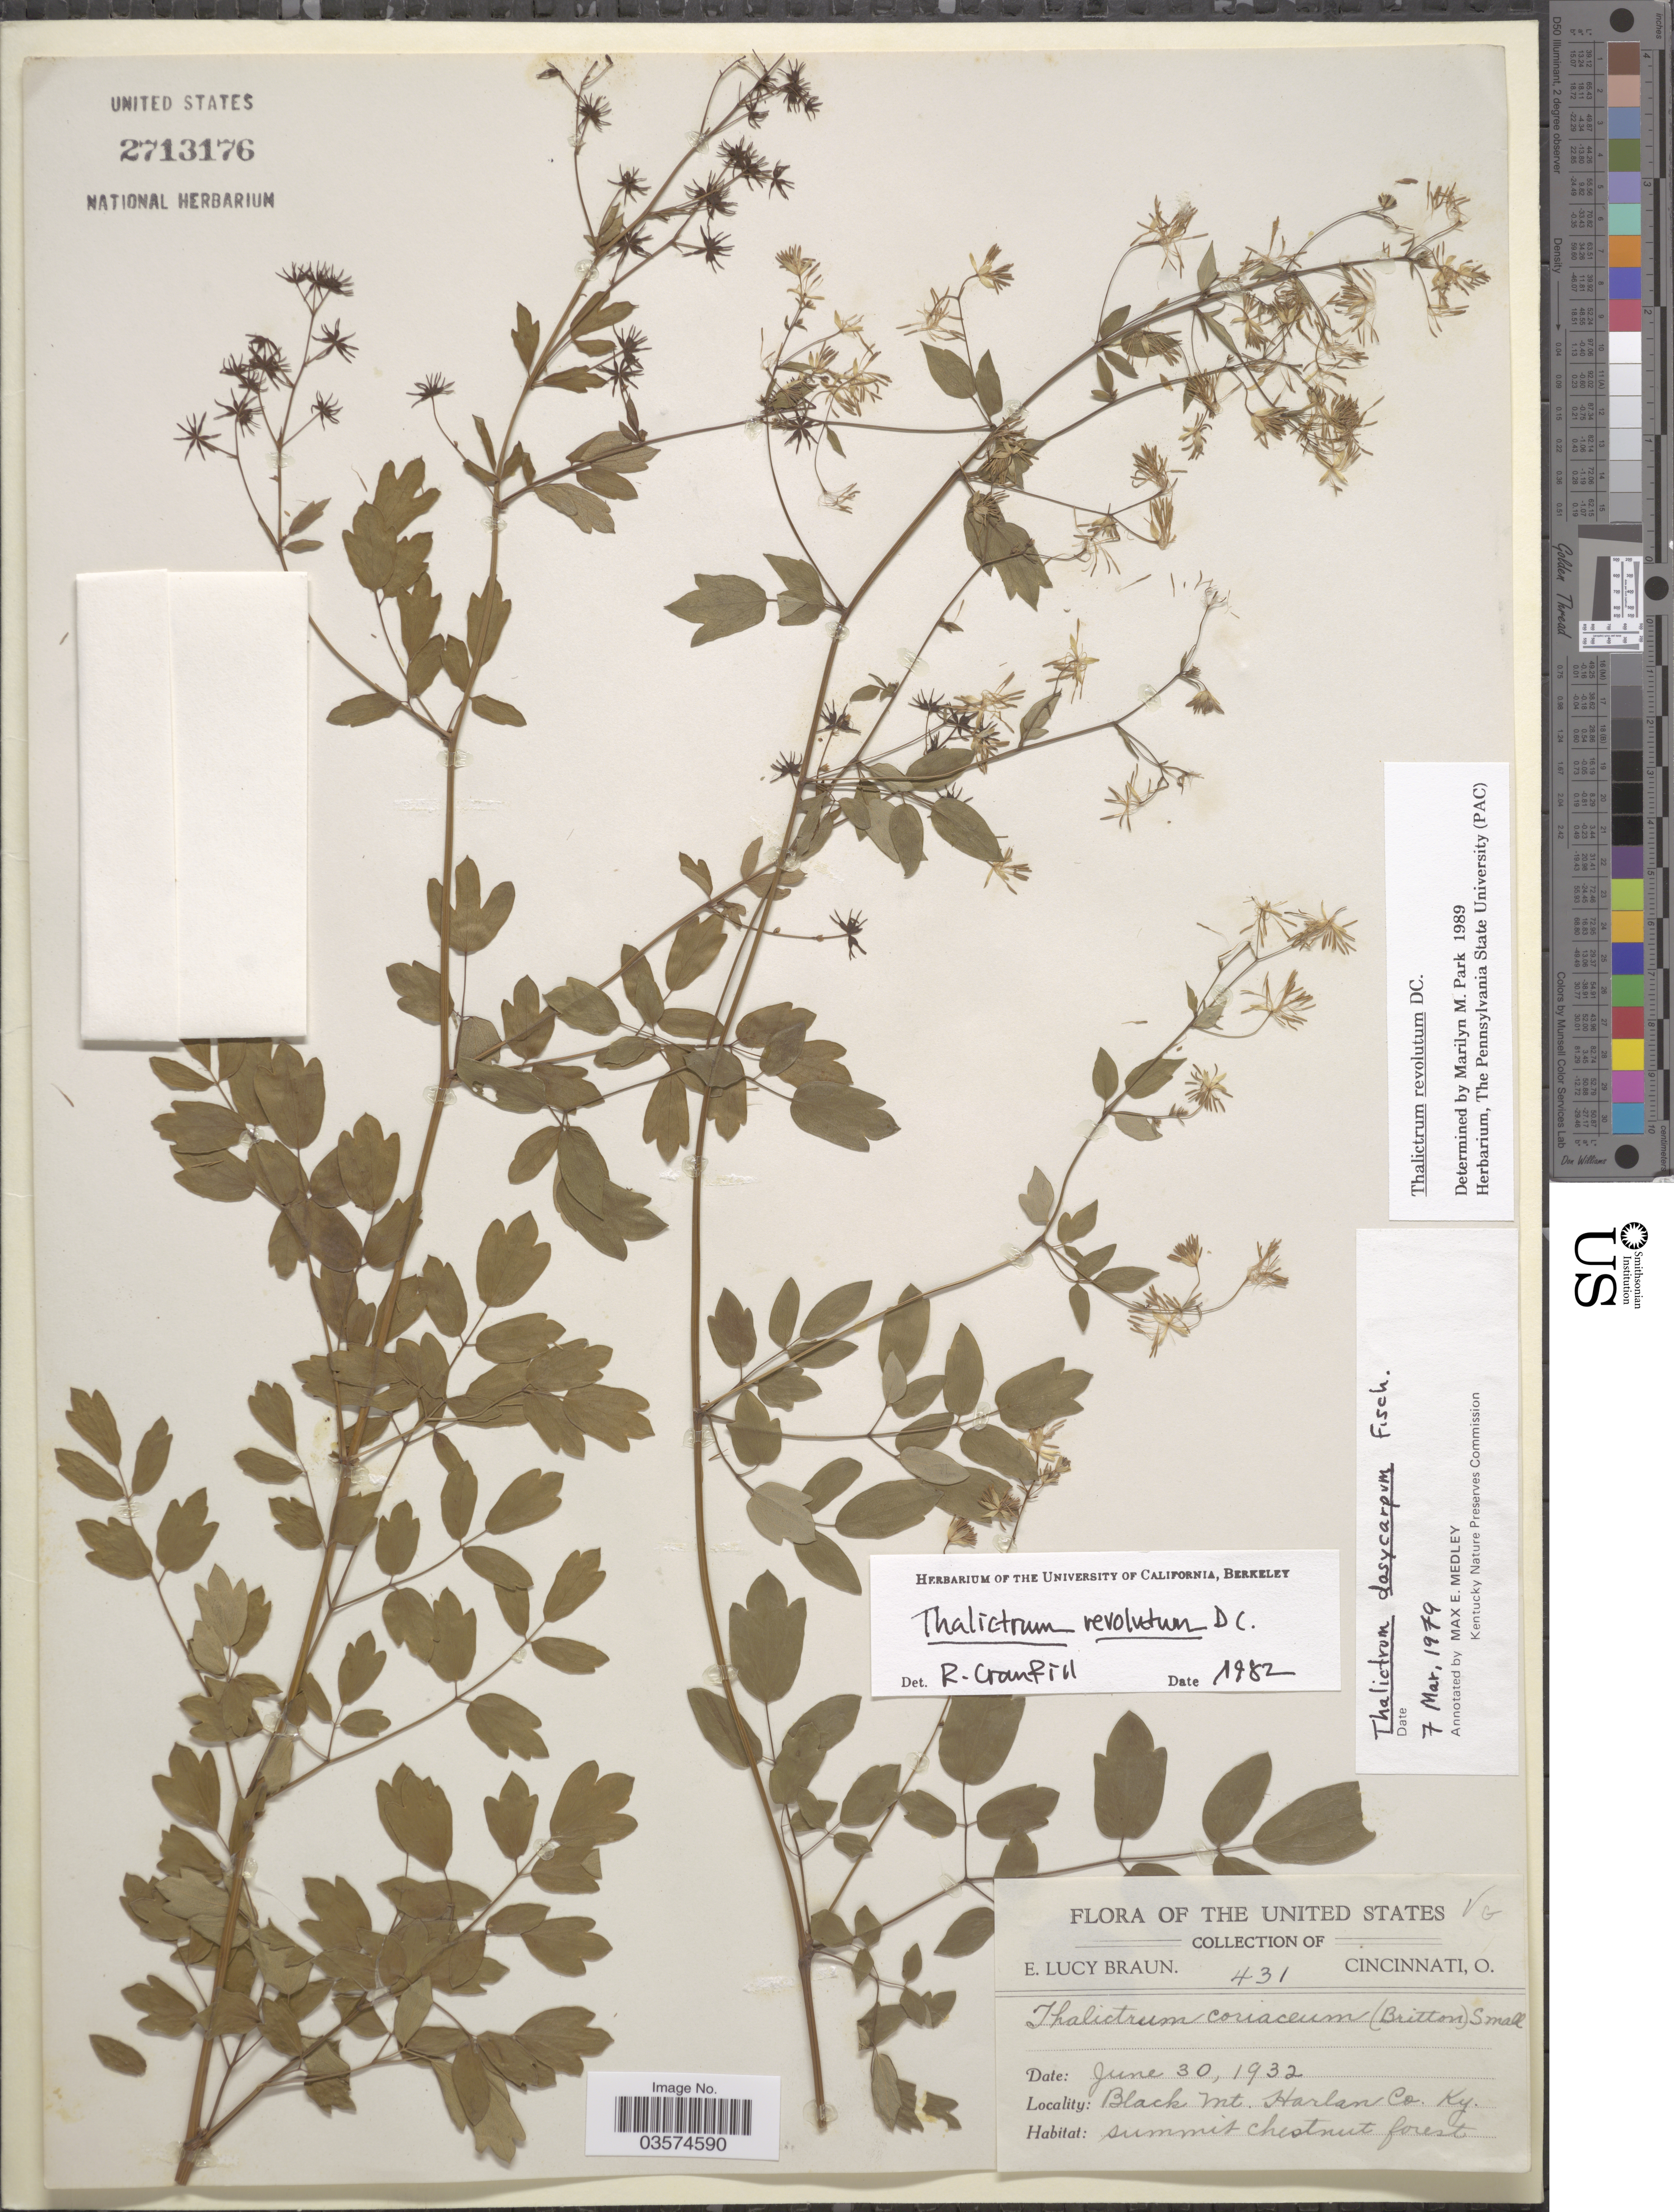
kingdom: Plantae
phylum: Tracheophyta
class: Magnoliopsida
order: Ranunculales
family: Ranunculaceae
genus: Thalictrum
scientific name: Thalictrum amphibolum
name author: Greene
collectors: E. L. Braun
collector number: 431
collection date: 1932-06-30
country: United States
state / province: Kentucky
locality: Black Mt. Harlan Co. Summit chestnut forest.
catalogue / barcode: US 2713176